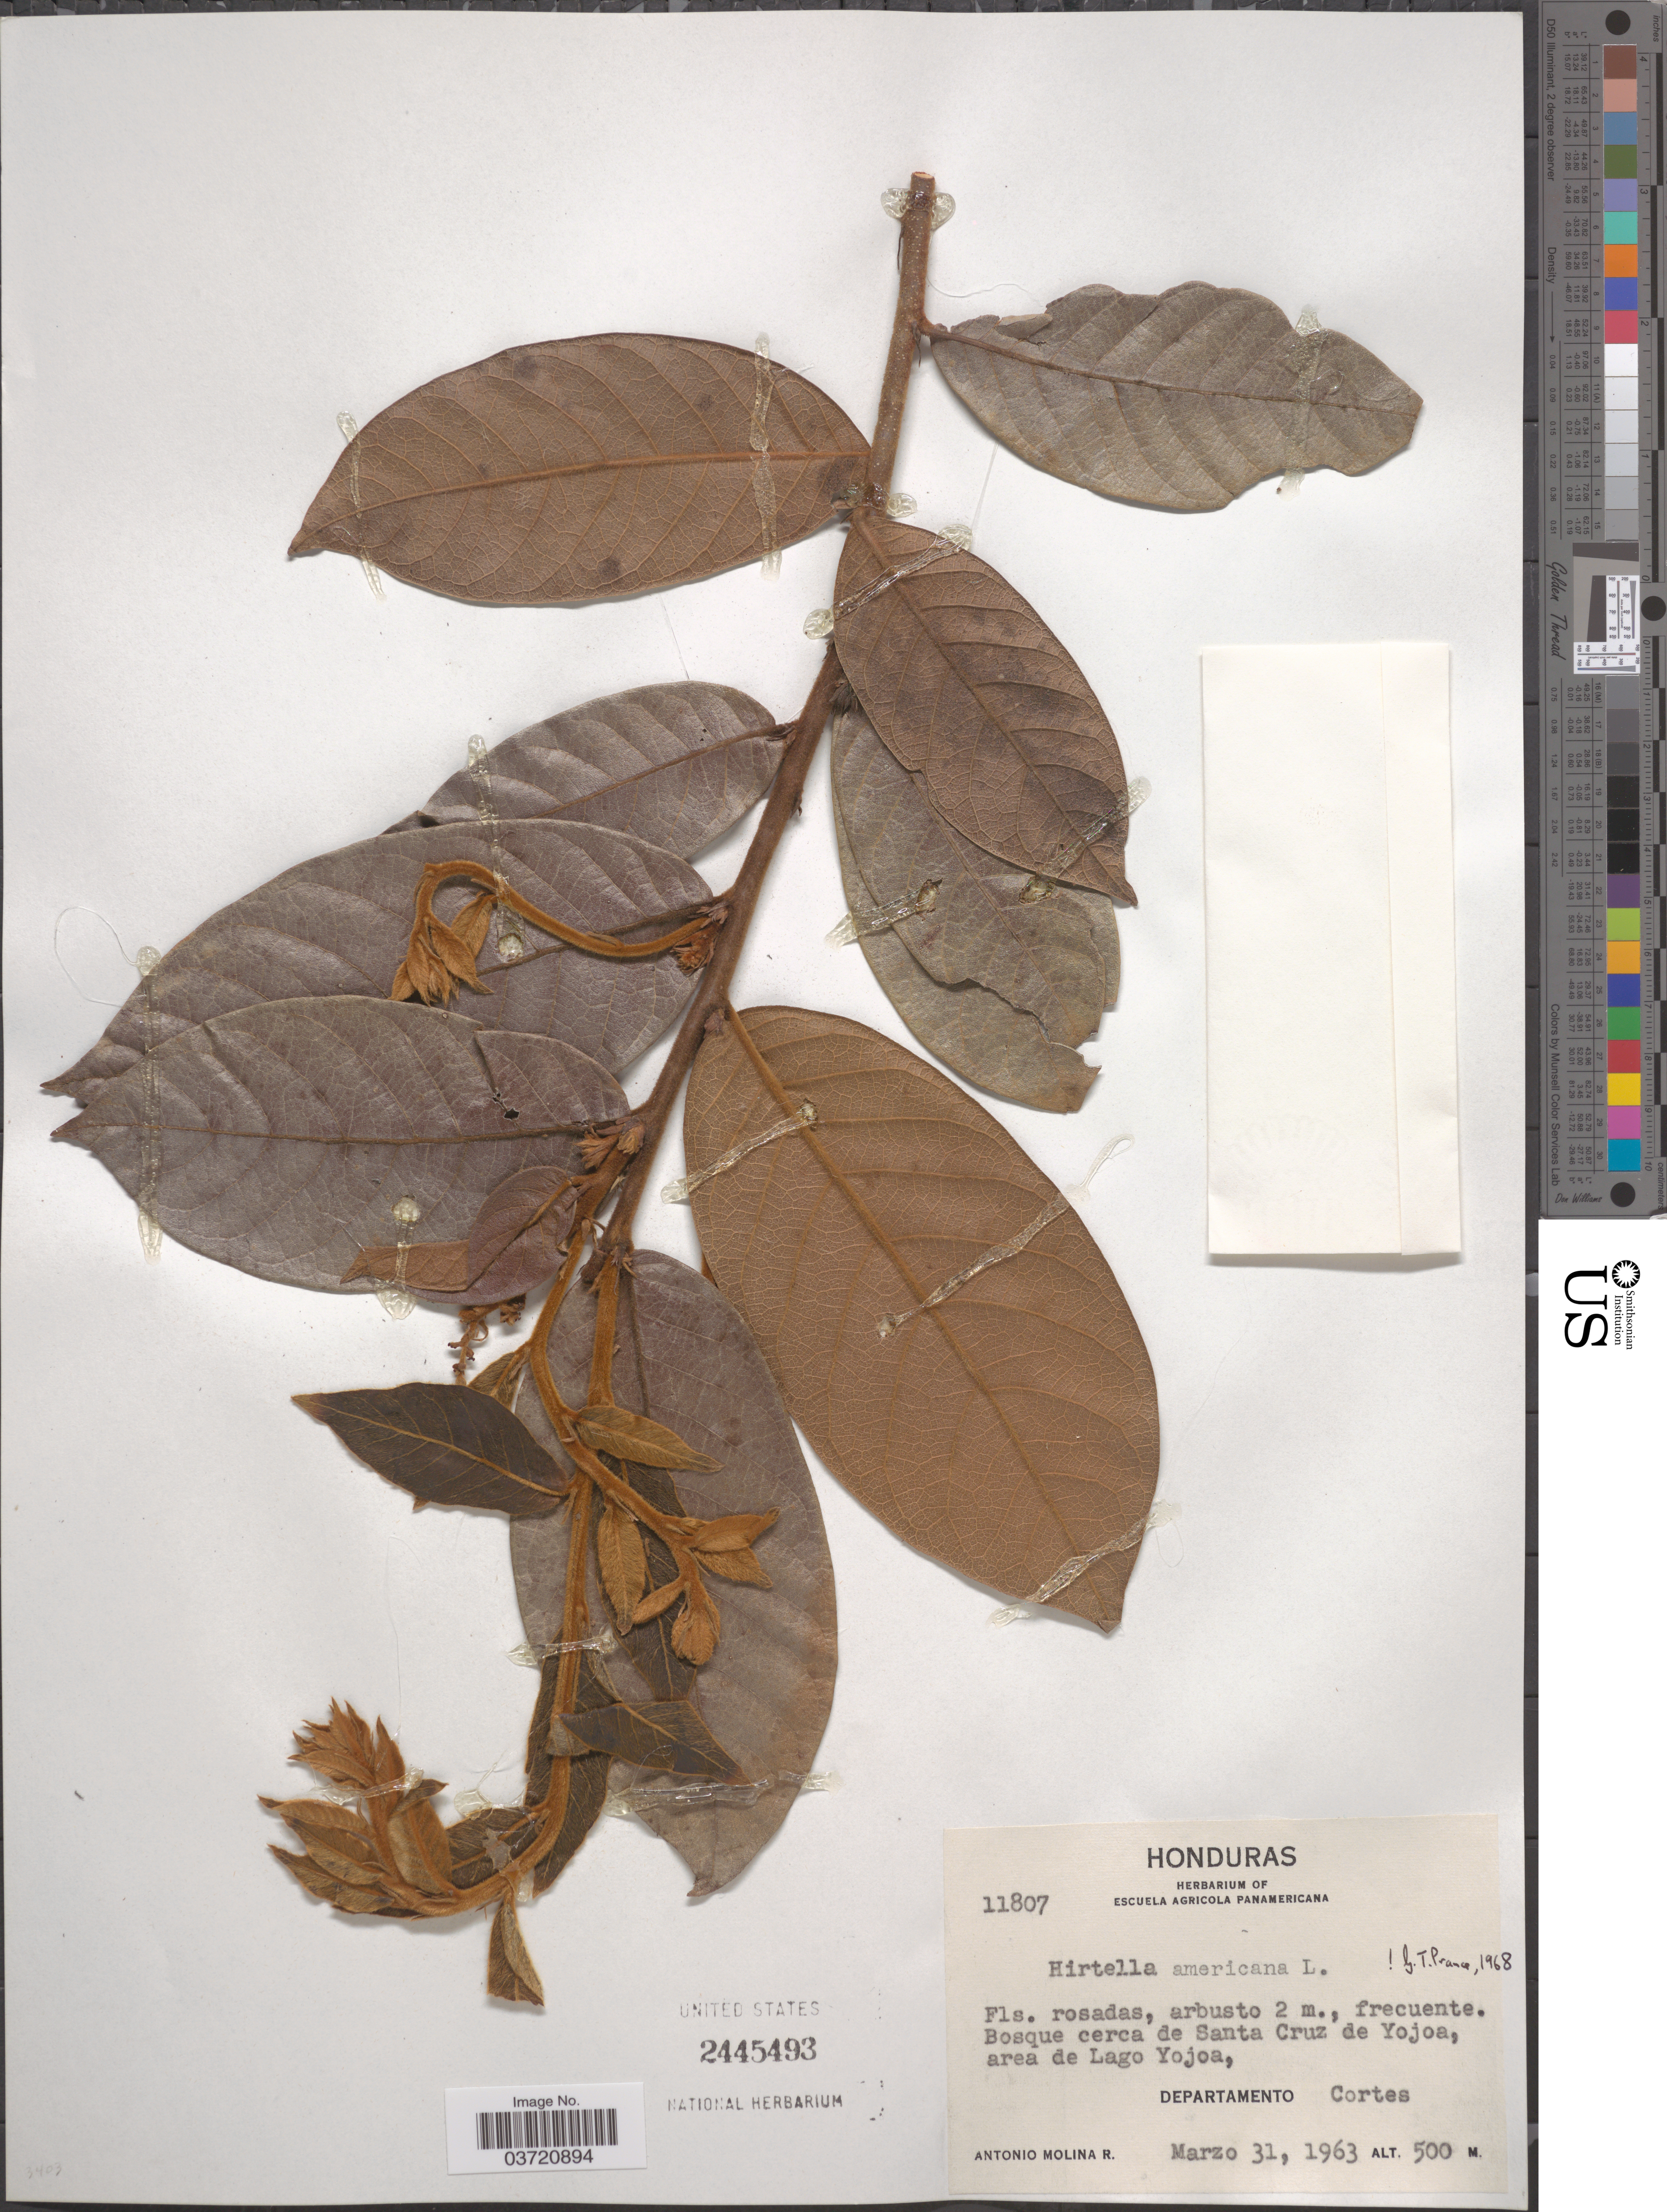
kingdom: Plantae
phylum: Tracheophyta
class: Magnoliopsida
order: Malpighiales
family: Chrysobalanaceae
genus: Hirtella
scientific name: Hirtella americana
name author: L.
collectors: A. Molina R.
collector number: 11807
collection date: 1963-03-31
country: Honduras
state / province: Cortes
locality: Bosque cerca de Santa Cruz de Yojoa, area de Lago Yojoa, Departamento Cortes.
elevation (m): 500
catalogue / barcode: US 2445493